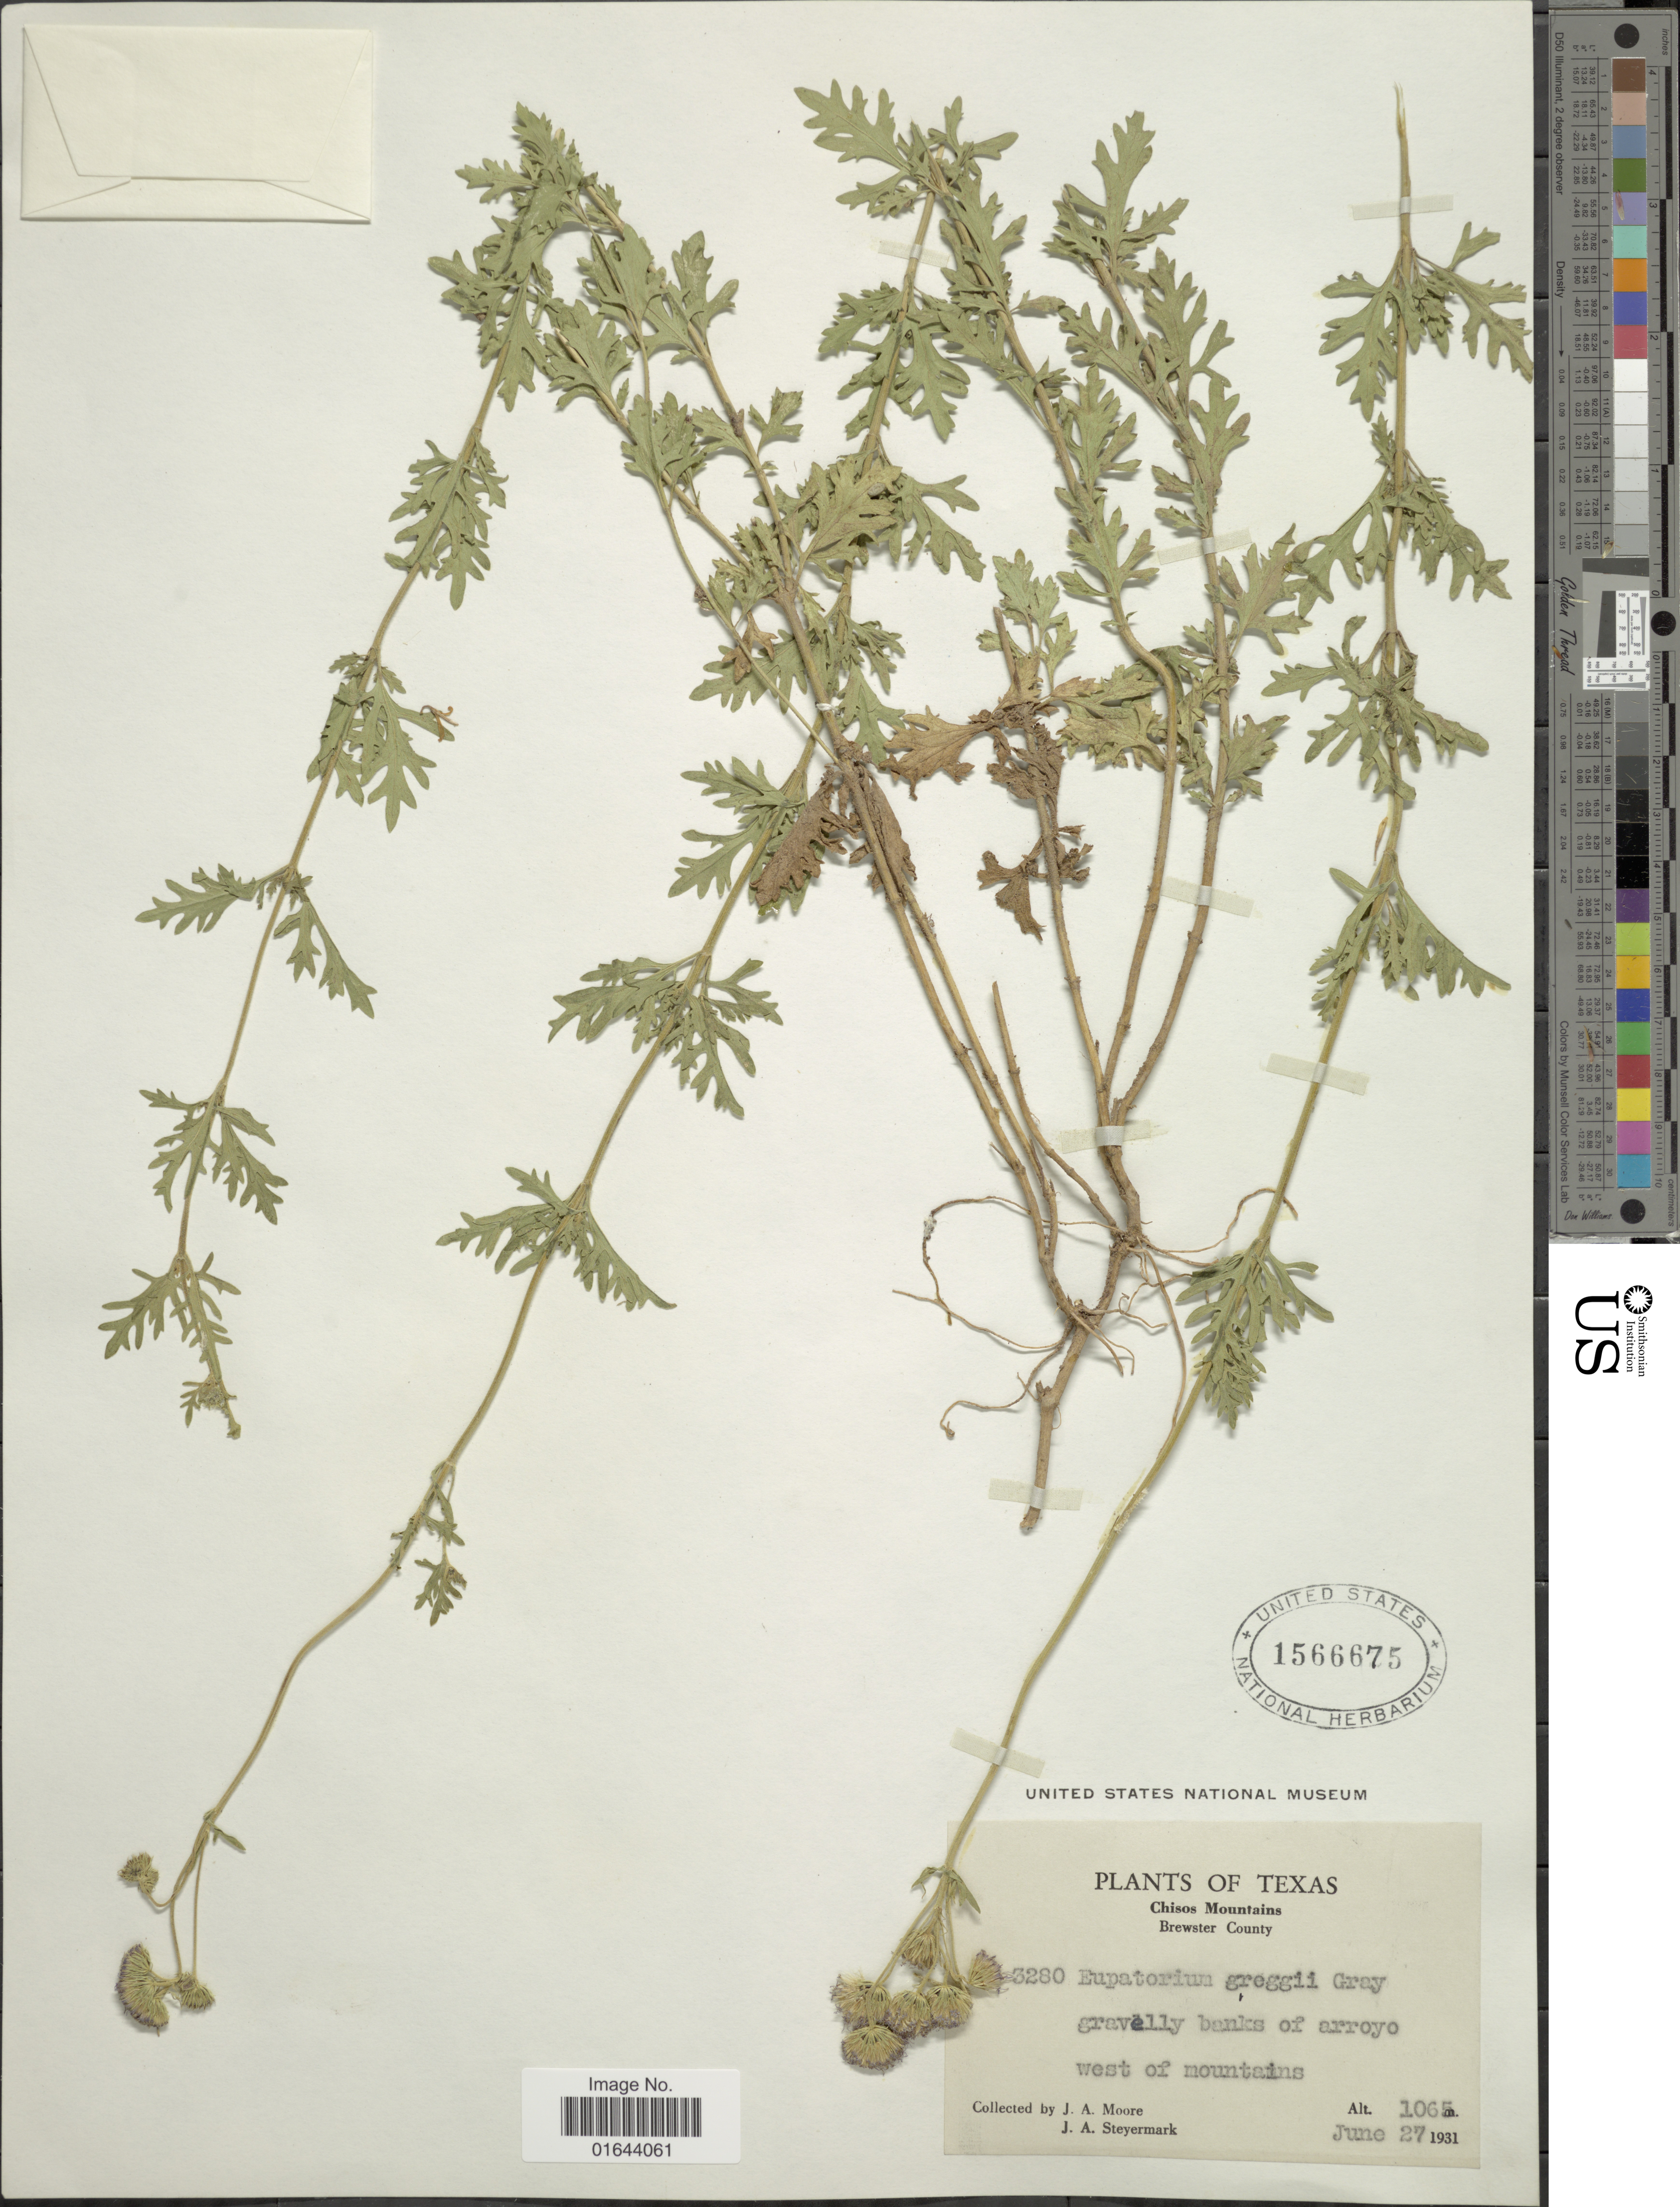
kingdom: Plantae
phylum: Tracheophyta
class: Magnoliopsida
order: Asterales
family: Asteraceae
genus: Conoclinium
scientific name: Conoclinium greggii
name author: (A. Gray) Small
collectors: J. A. Moore & J. Steyermark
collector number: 3280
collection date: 1931-06-27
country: United States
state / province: Texas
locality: Chisos Mountains. Brewster County. Gravelly banks of arroyo west of mountains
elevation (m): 1065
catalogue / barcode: US 1566675